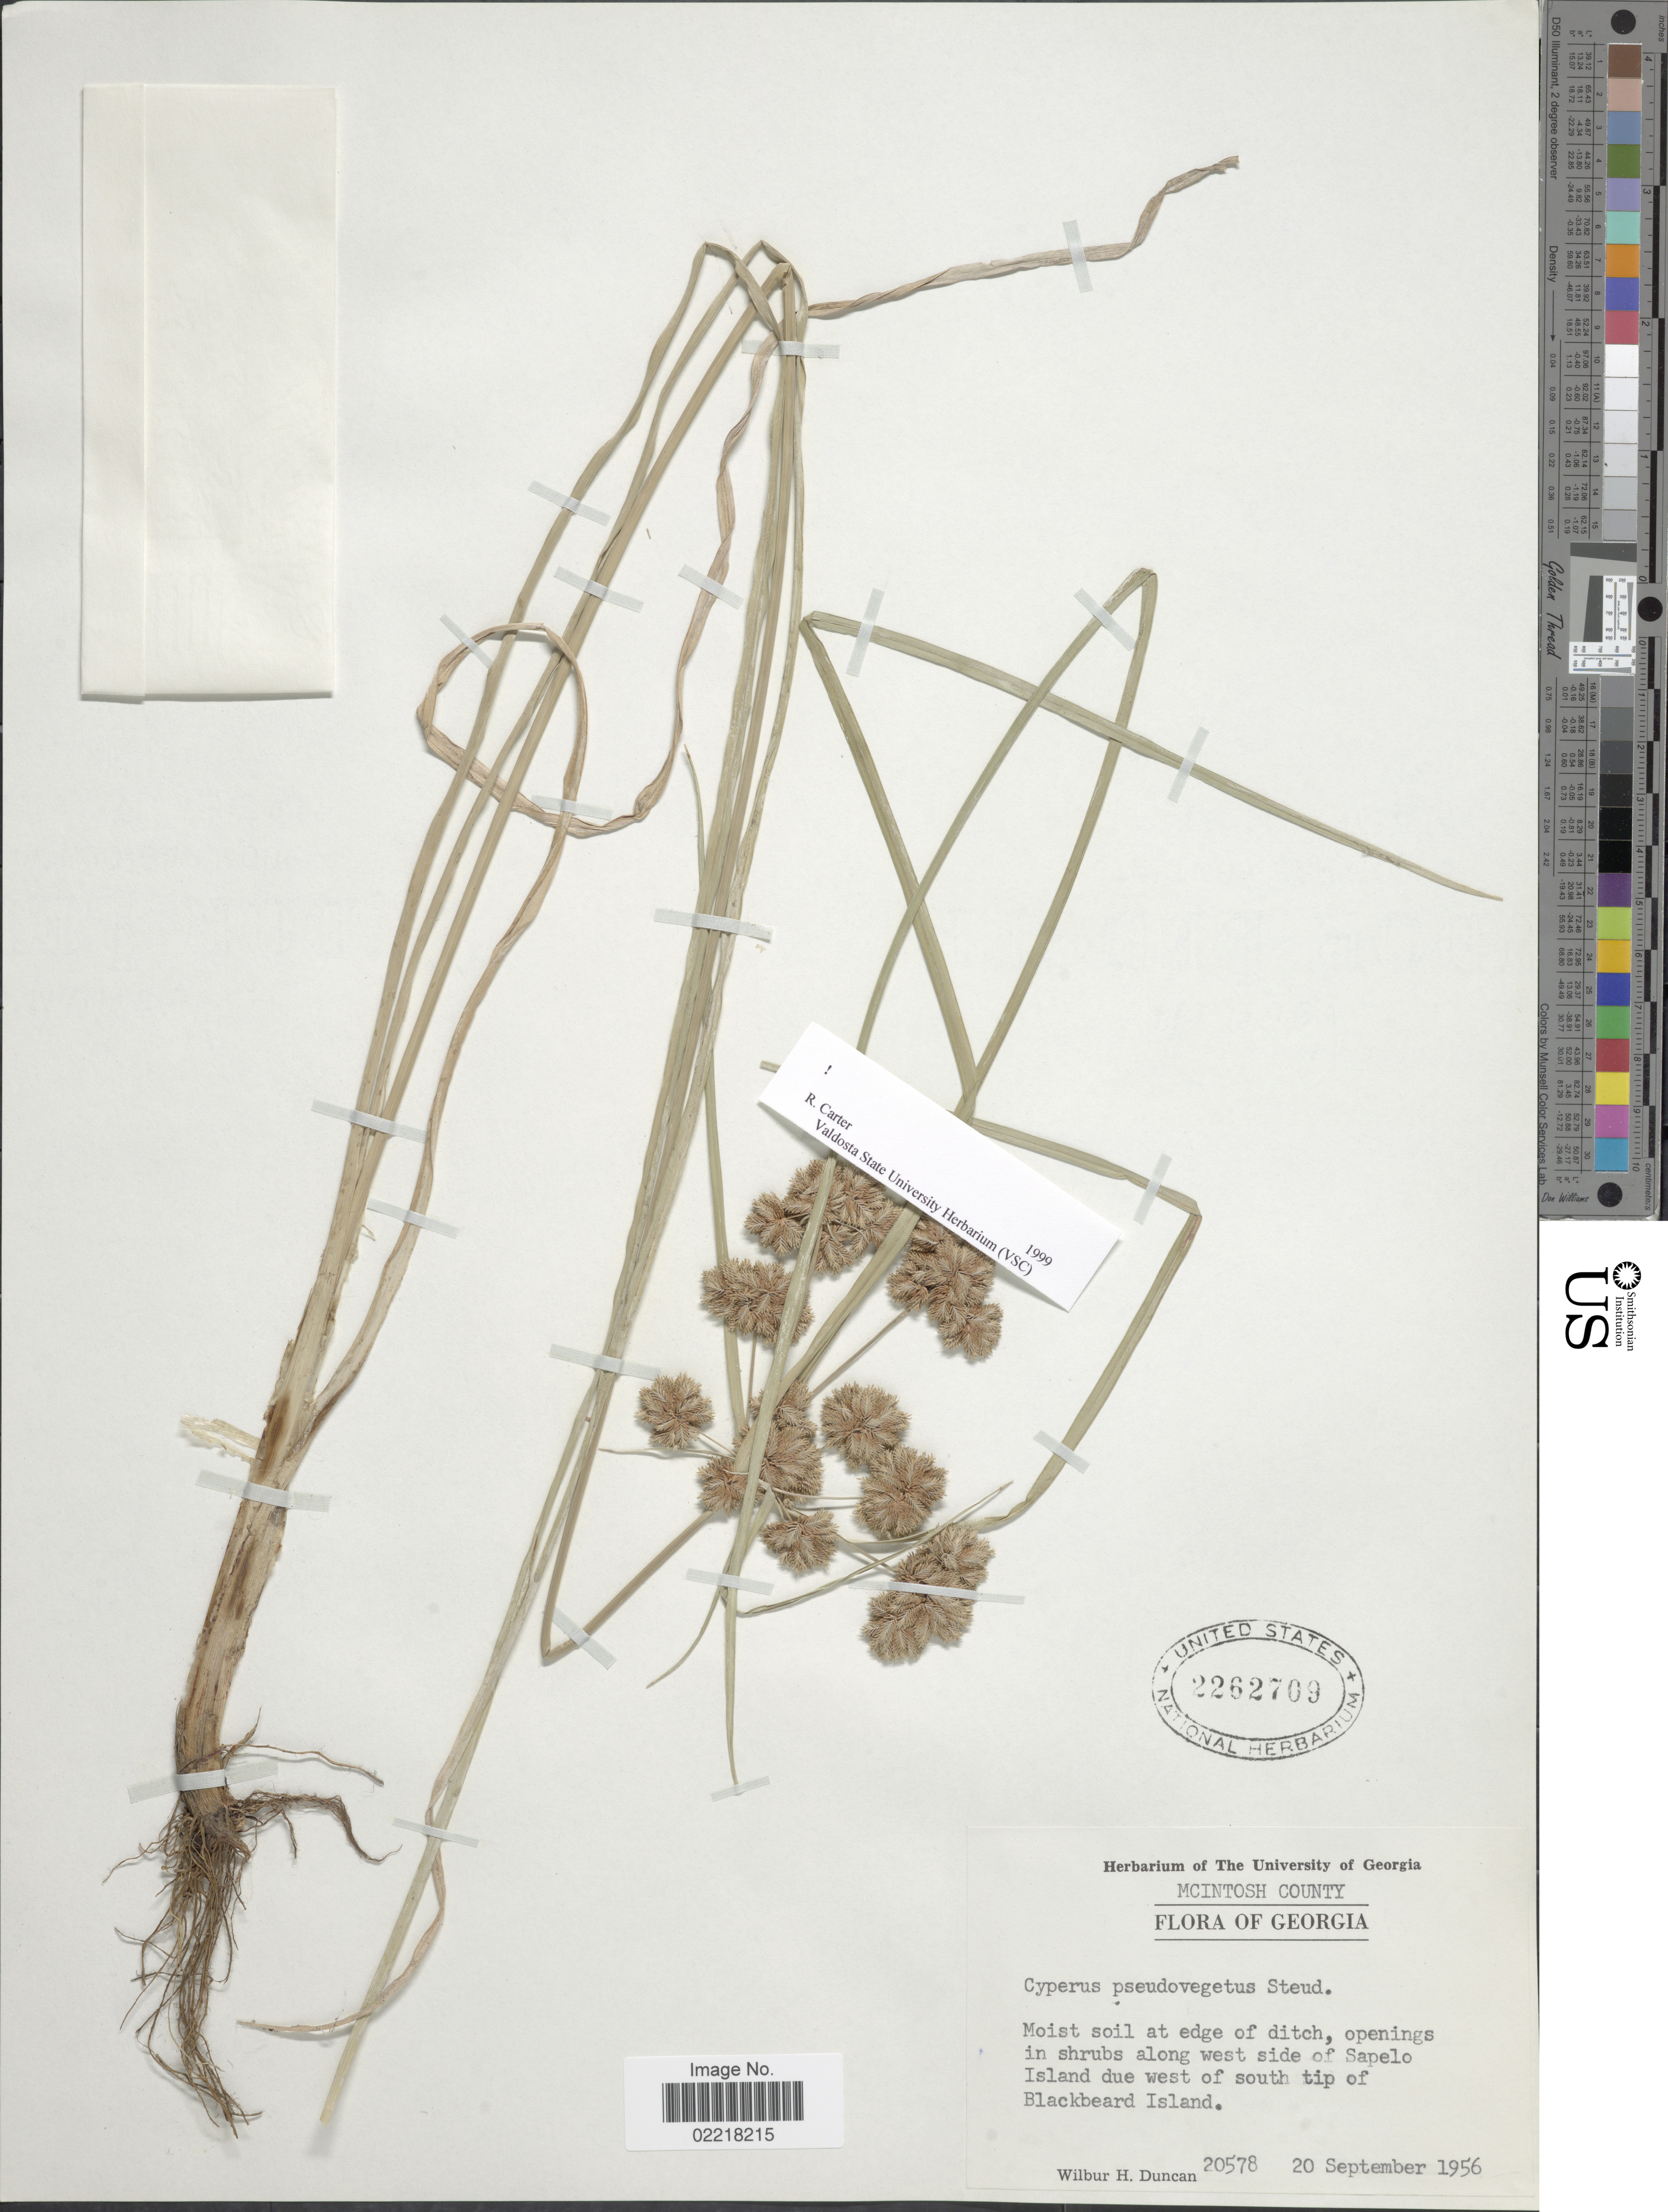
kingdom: Plantae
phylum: Tracheophyta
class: Liliopsida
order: Poales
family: Cyperaceae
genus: Cyperus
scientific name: Cyperus pseudovegetus Steud.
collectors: W. H. Duncan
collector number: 20578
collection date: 1956-09-20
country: United States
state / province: Georgia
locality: McIntosh County. Moist soil at edge of ditch, openings in shrubs along west side of Sapelo Islad due west of south tip of Blackbeard Island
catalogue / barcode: US 2262709